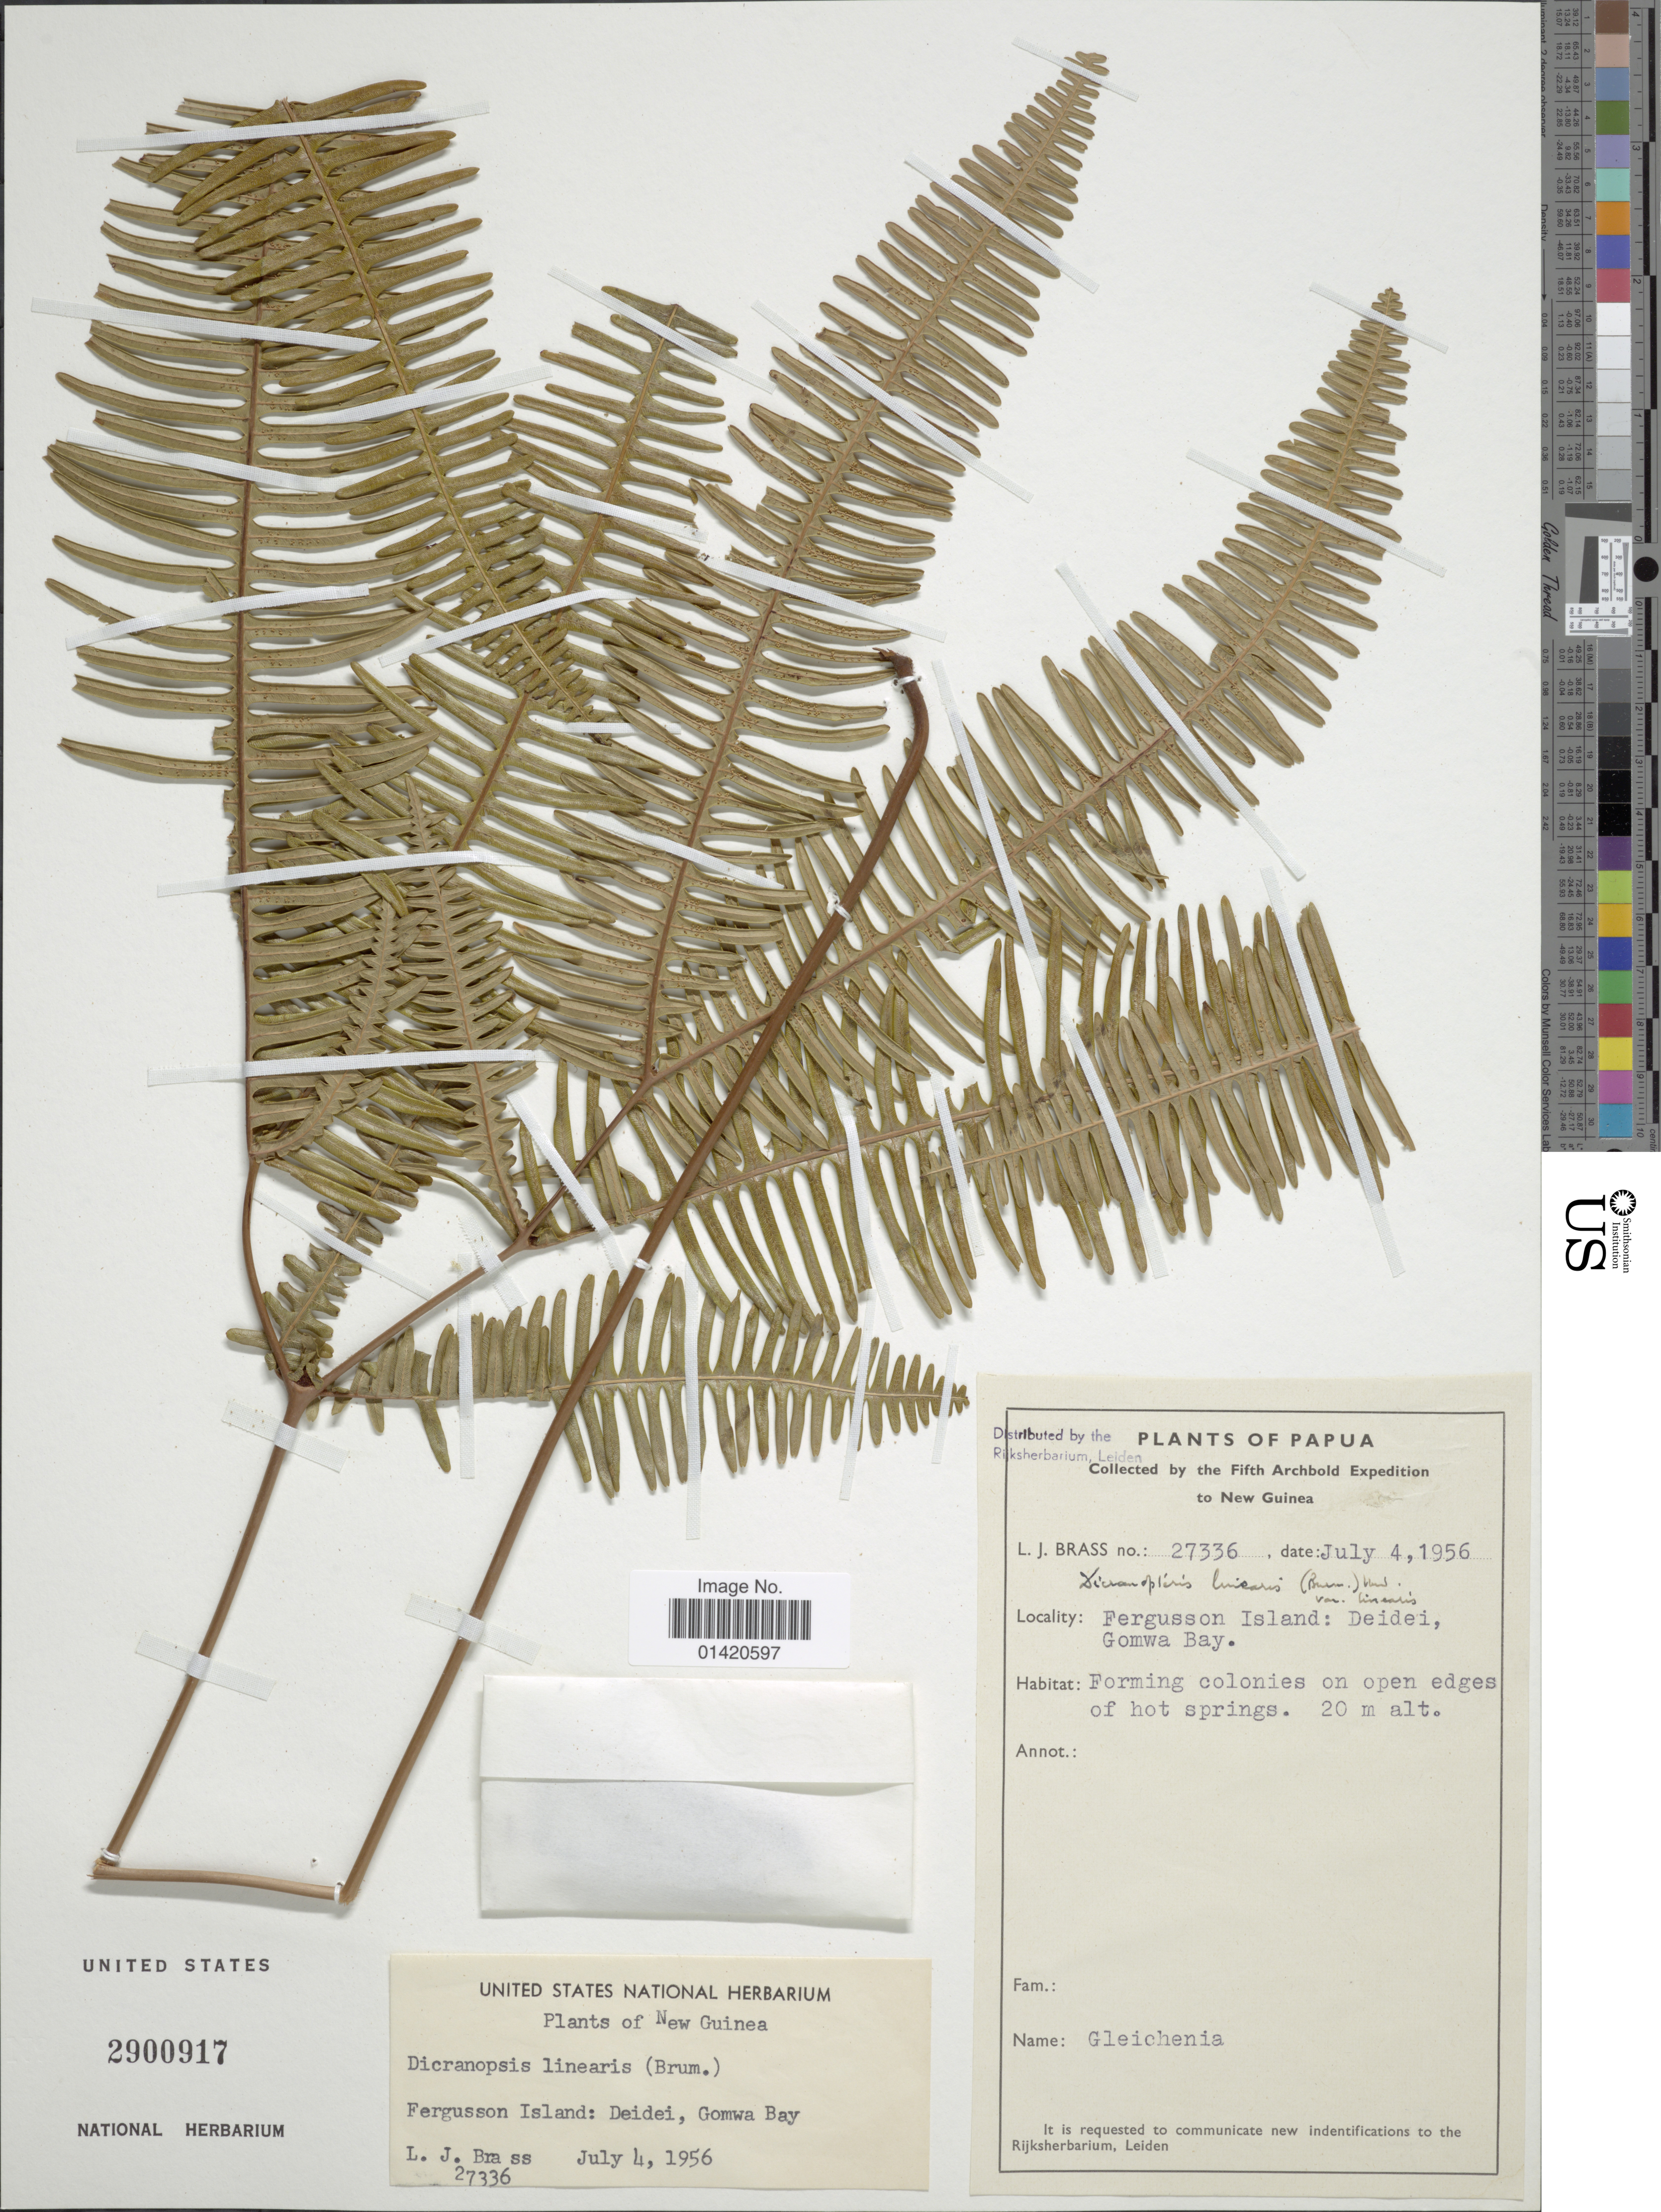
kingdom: Plantae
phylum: Tracheophyta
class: Polypodiopsida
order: Gleicheniales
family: Gleicheniaceae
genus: Dicranopteris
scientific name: Dicranopteris linearis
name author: (Burm. f.) Underw.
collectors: L. J. Brass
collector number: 27336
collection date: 1956-07-04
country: Papua New Guinea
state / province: Milne Bay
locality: Fergusson island: Deidei, Gomwa Bay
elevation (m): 20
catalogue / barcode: US 2900917